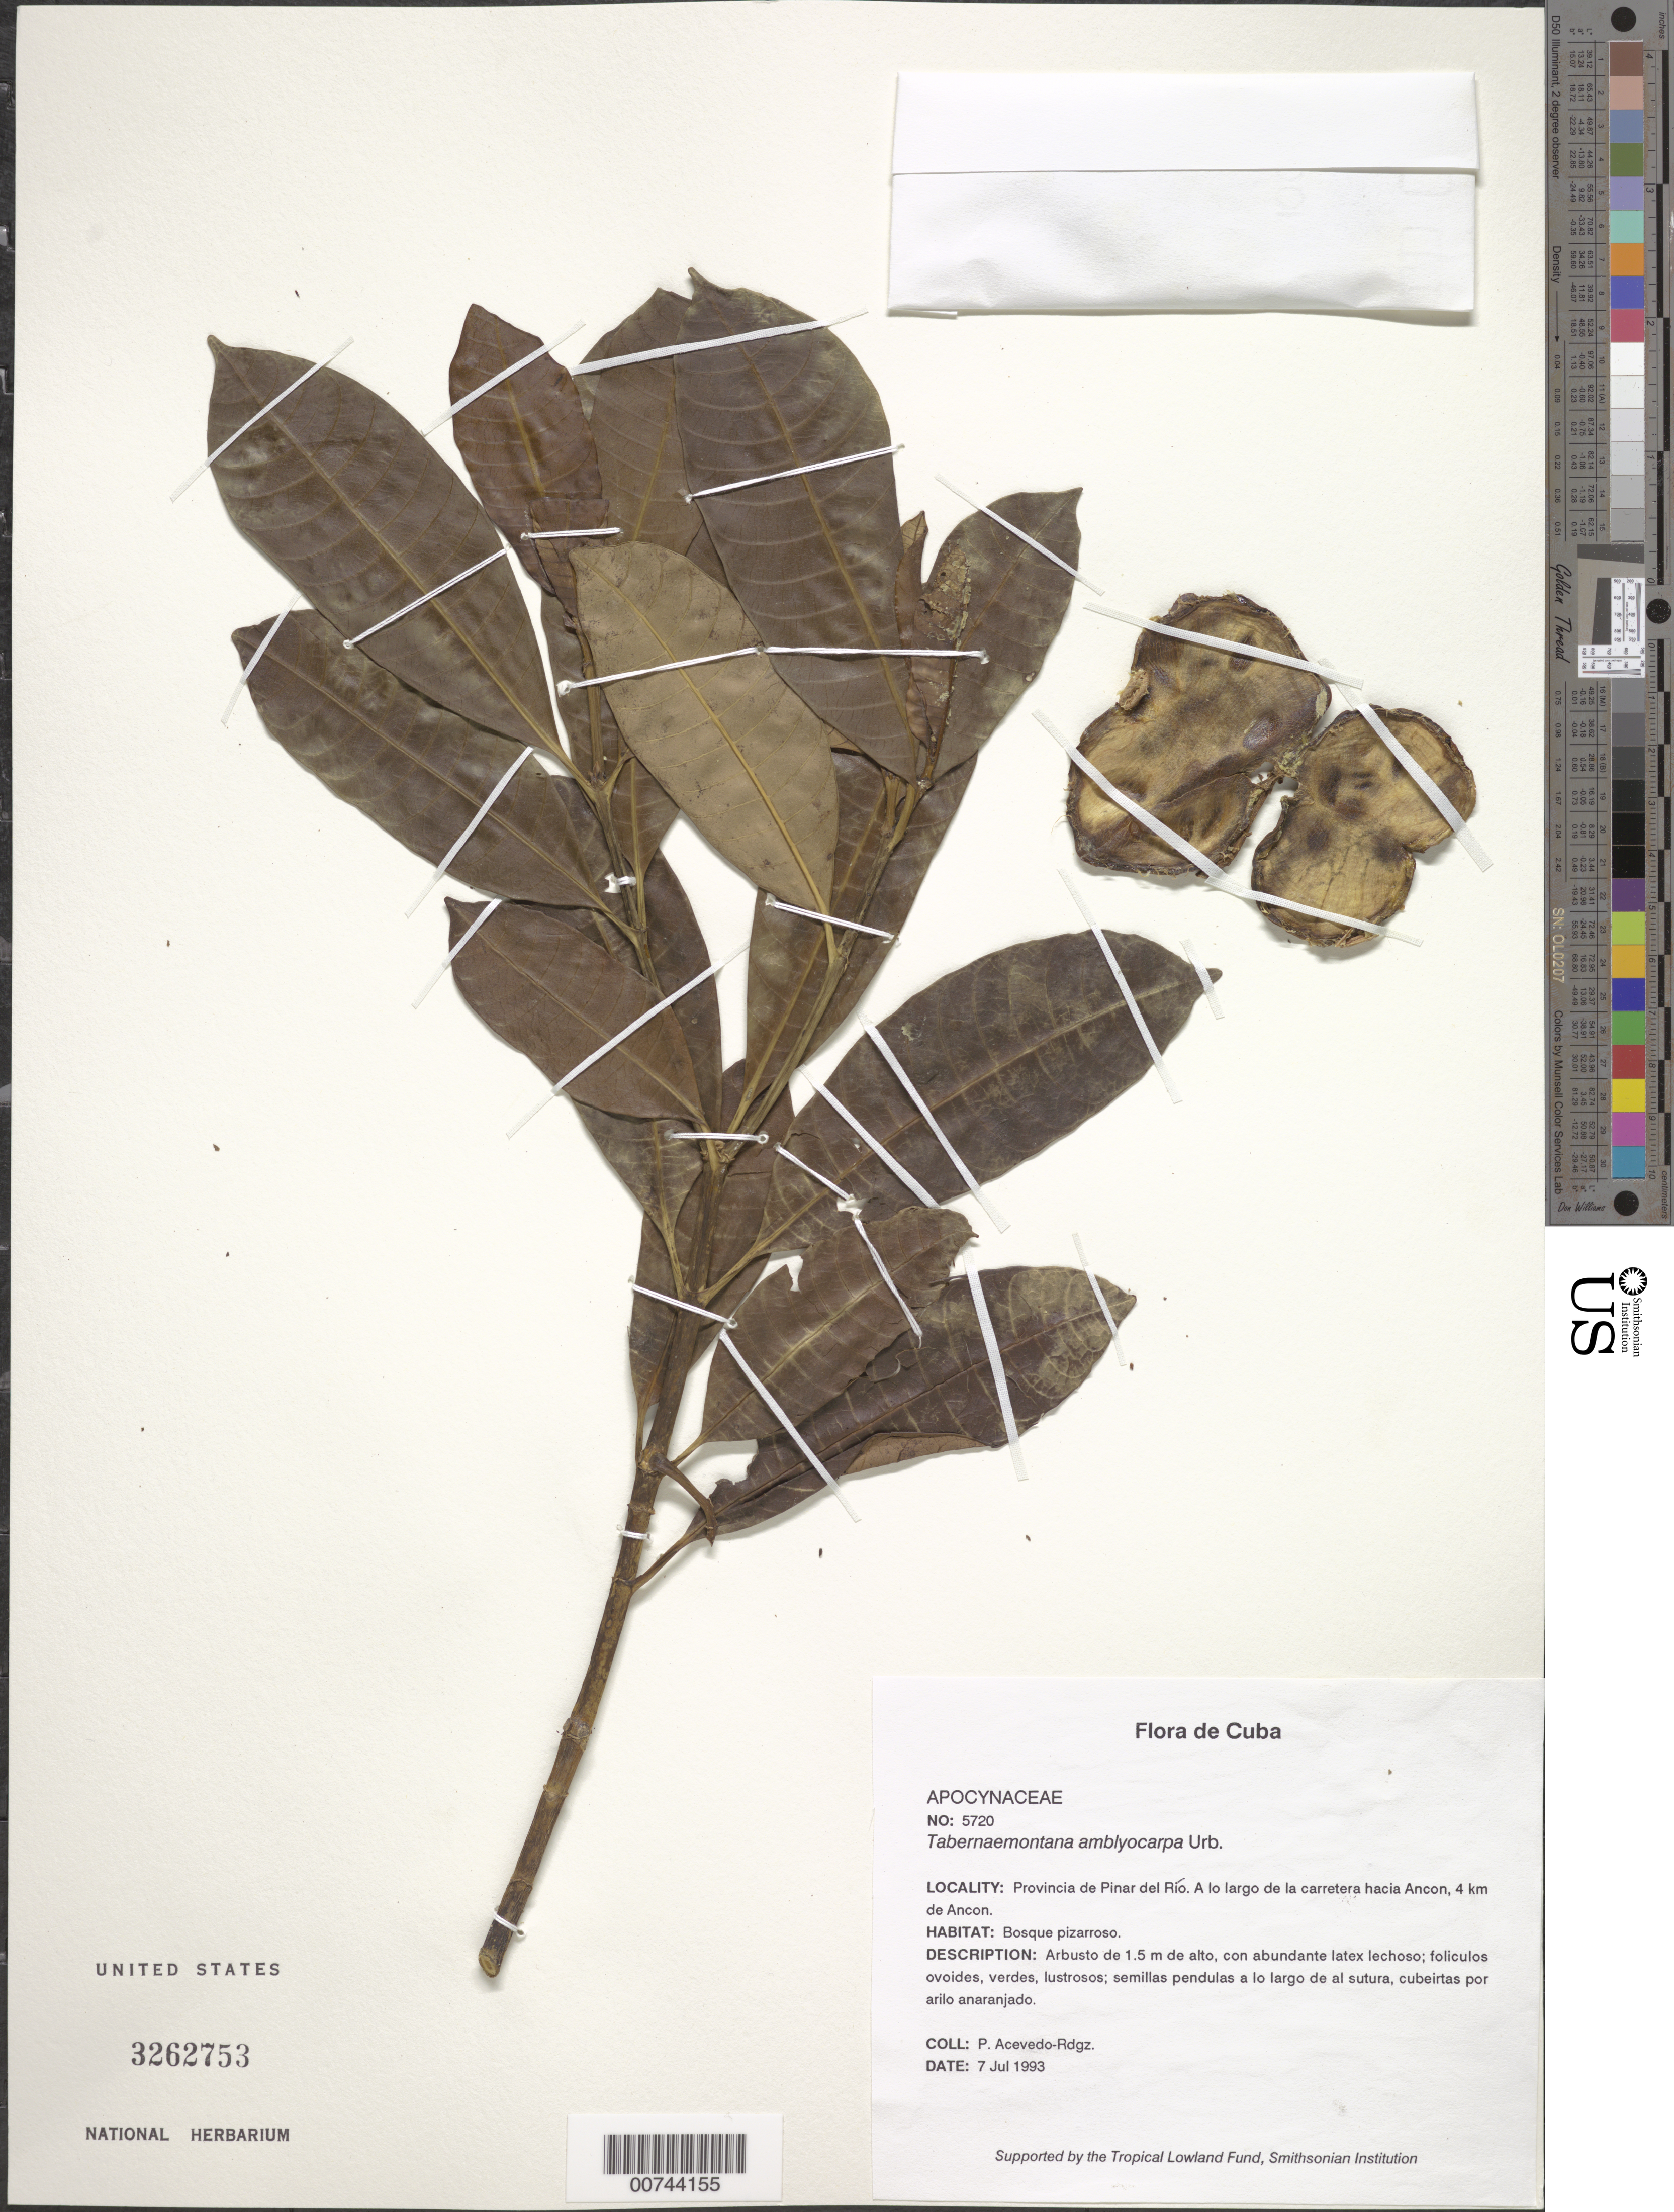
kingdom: Plantae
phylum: Tracheophyta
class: Magnoliopsida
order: Gentianales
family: Apocynaceae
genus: Tabernaemontana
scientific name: Tabernaemontana amblyocarpa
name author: Urb.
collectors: P. Acevedo-Rodr.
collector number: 5720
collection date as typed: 07 Jul 1993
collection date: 1993-07-07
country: Cuba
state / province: Pinar del Rio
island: Cuba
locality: Provincia de Pinar del Río A lo largo de la carretera hacia Ancon, 4 km de Ancon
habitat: Bosque pizarroso.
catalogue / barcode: US 3262753